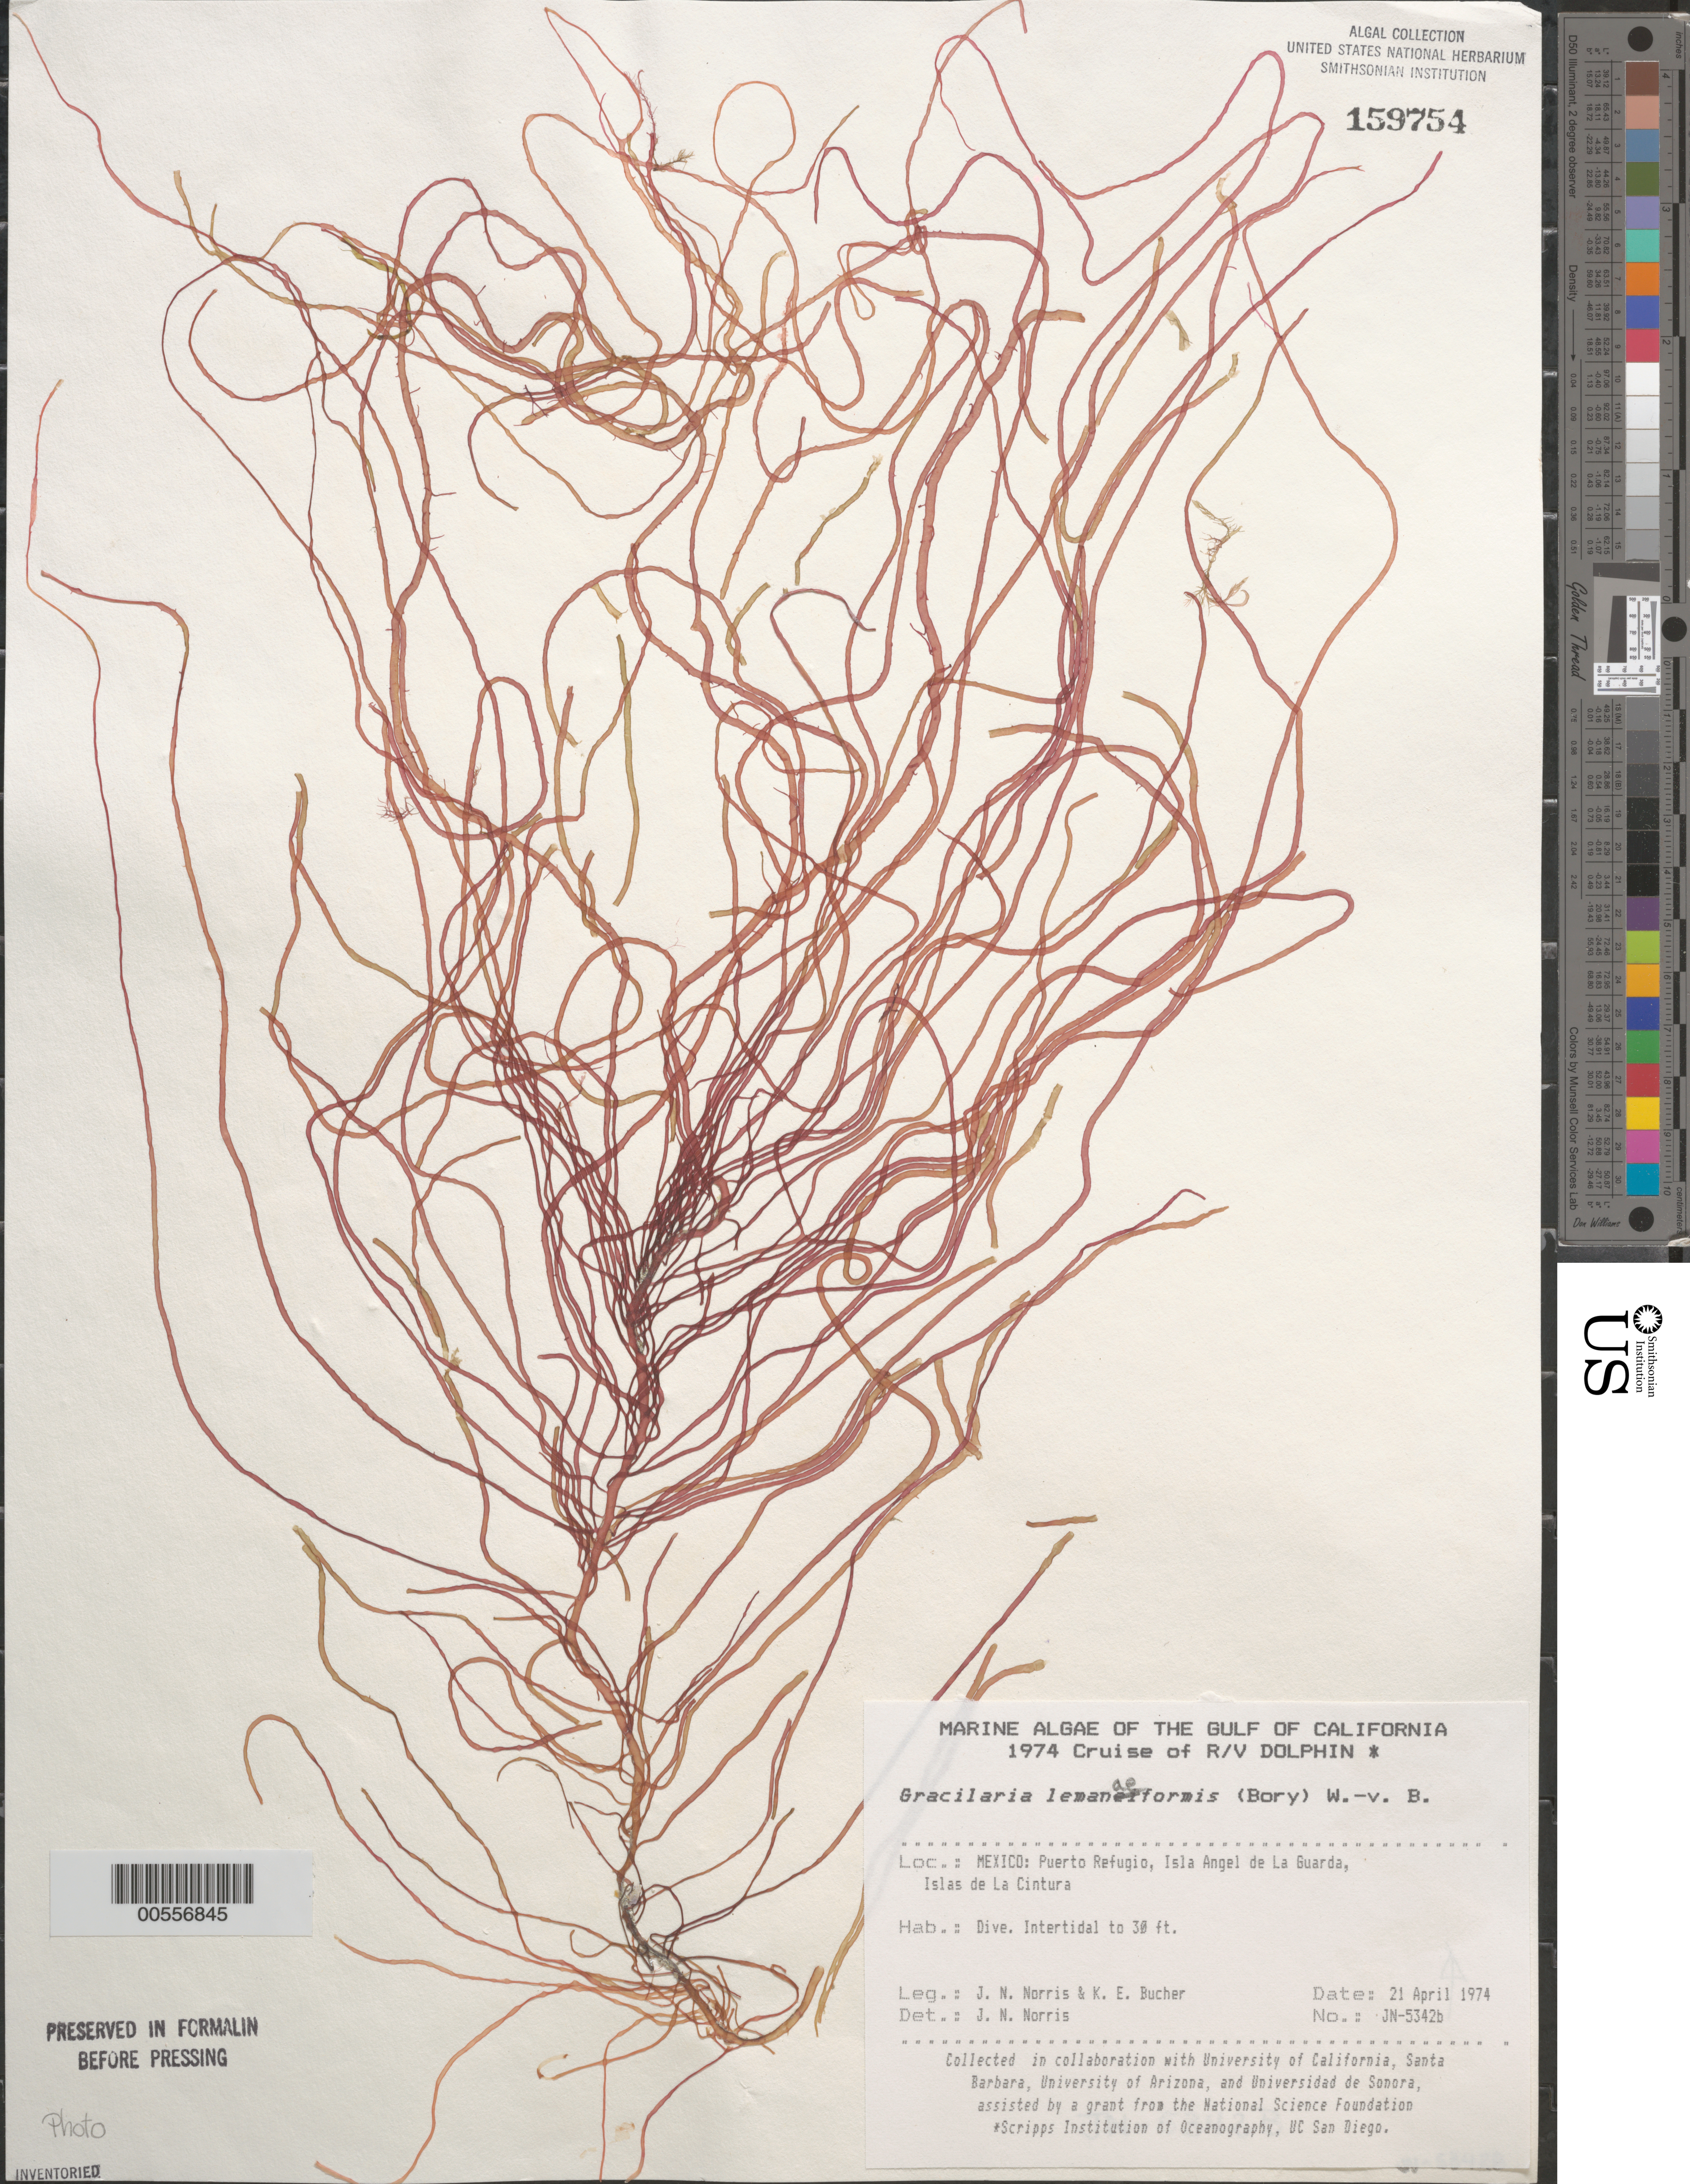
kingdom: Plantae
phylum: Rhodophyta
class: Florideophyceae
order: Gracilariales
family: Gracilariaceae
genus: Gracilariopsis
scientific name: Gracilariopsis lemaneiformis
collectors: J. N. Norris & K. E. Bucher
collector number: JN-5342b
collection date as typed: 21 Apr 1974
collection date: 1974-04-21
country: Mexico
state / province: Baja California Norte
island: Isla Angel de la Guarda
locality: Puerto Refugio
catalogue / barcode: US 159754